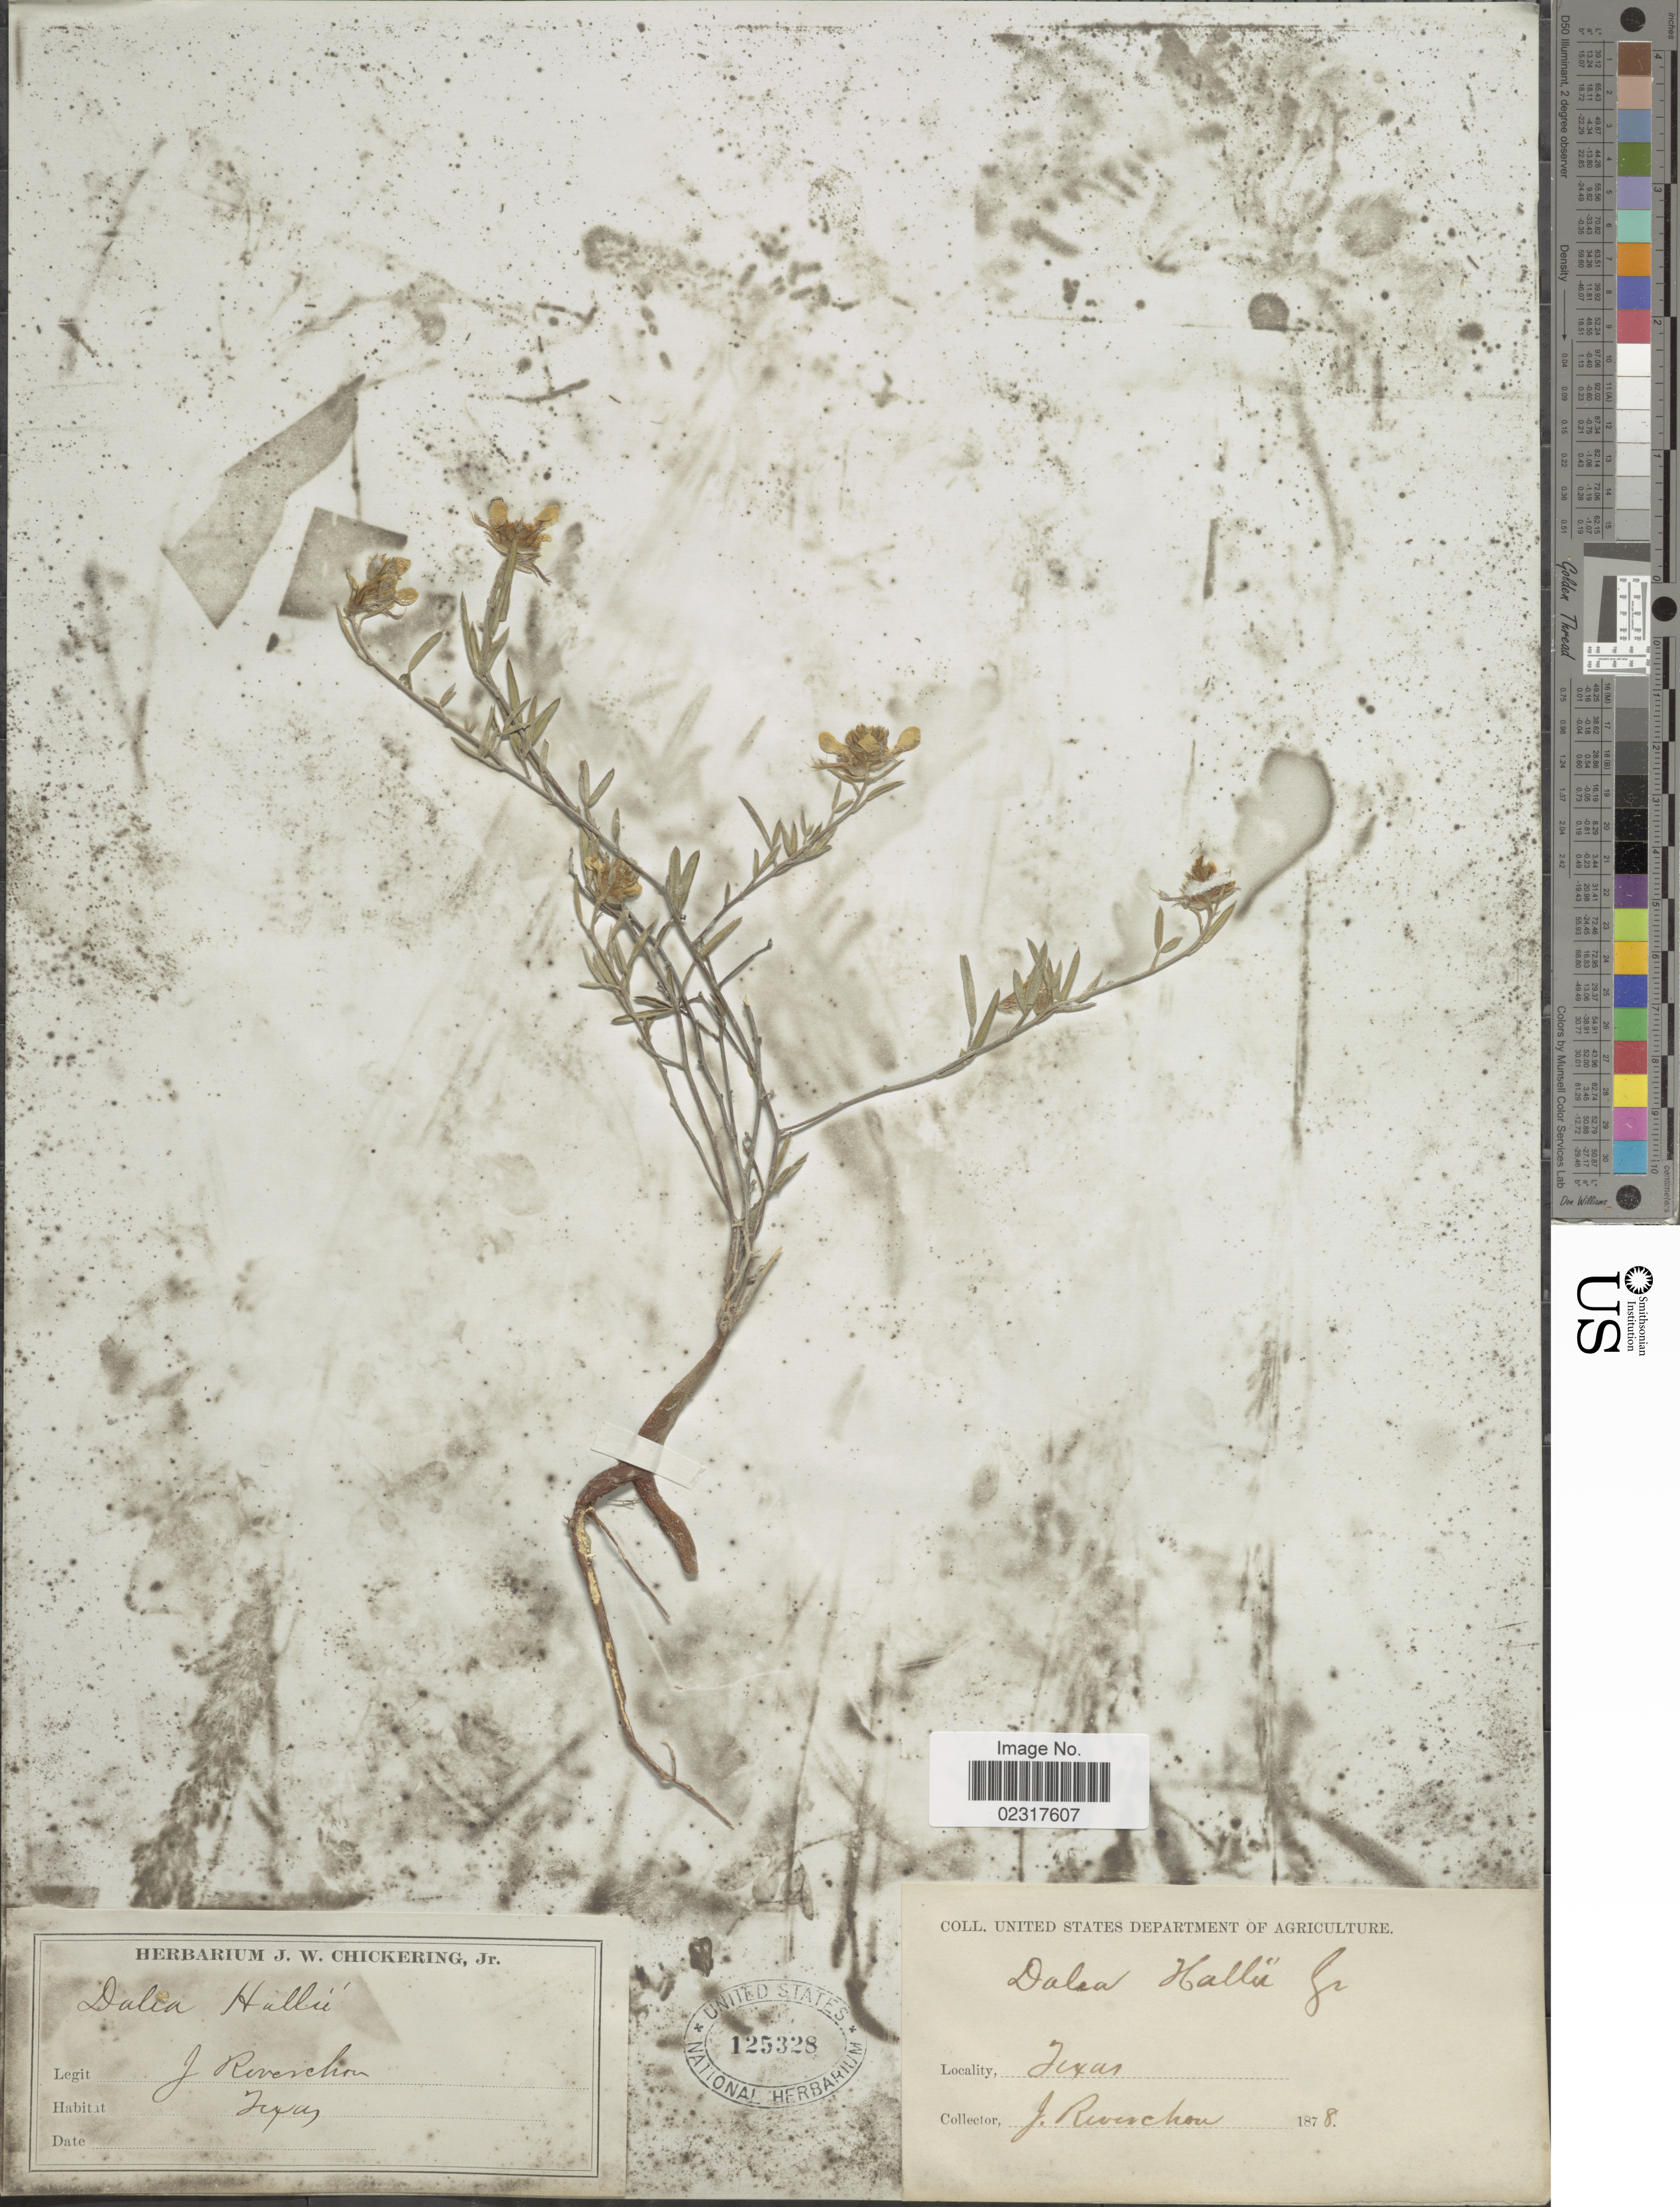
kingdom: Plantae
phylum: Tracheophyta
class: Magnoliopsida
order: Fabales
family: Fabaceae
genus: Dalea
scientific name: Dalea hallii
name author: A. Gray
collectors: J. Reverchon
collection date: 1878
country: United States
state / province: Texas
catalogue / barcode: US 125328